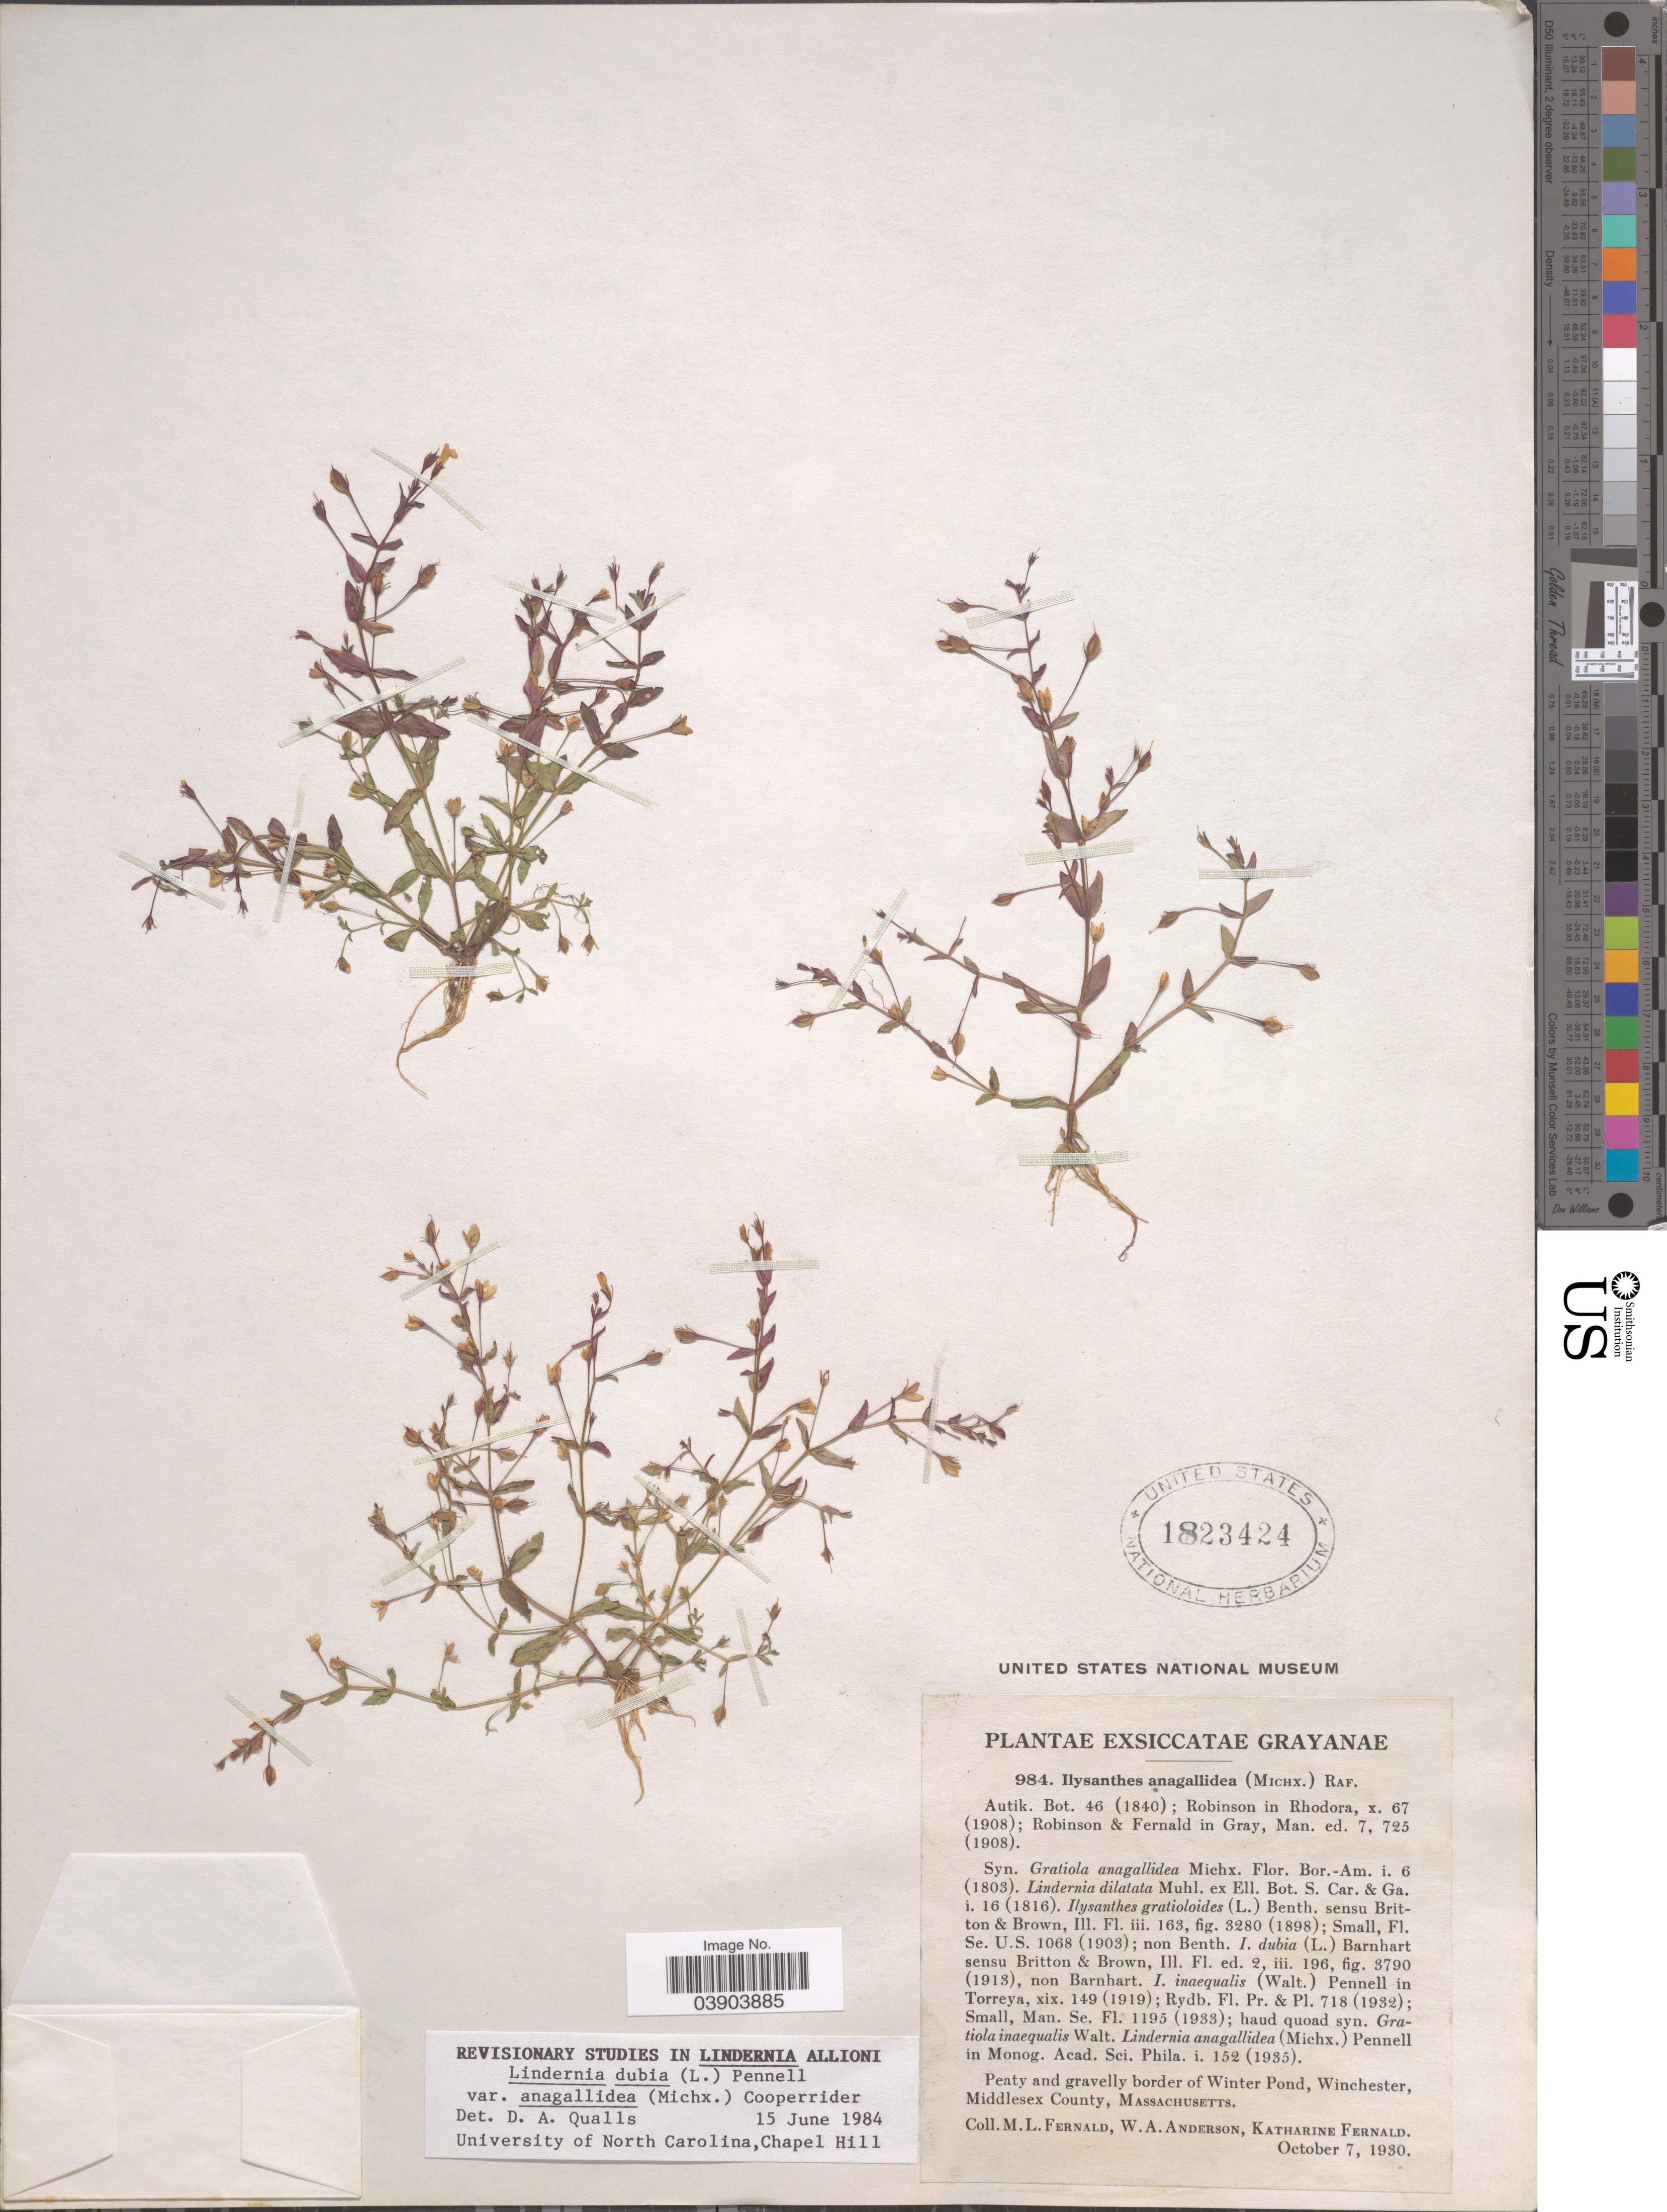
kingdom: Plantae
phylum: Tracheophyta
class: Magnoliopsida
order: Lamiales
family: Linderniaceae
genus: Lindernia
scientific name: Lindernia dubia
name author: (L.) Pennell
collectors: M. L. Fernald, W. A. Anderson & K. Fernald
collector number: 984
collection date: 1930-10-07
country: United States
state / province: Massachusetts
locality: Grayanae. Peaty and gravelly border of Winter Pond, Winchester, Middlesex County.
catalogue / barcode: US 1823424